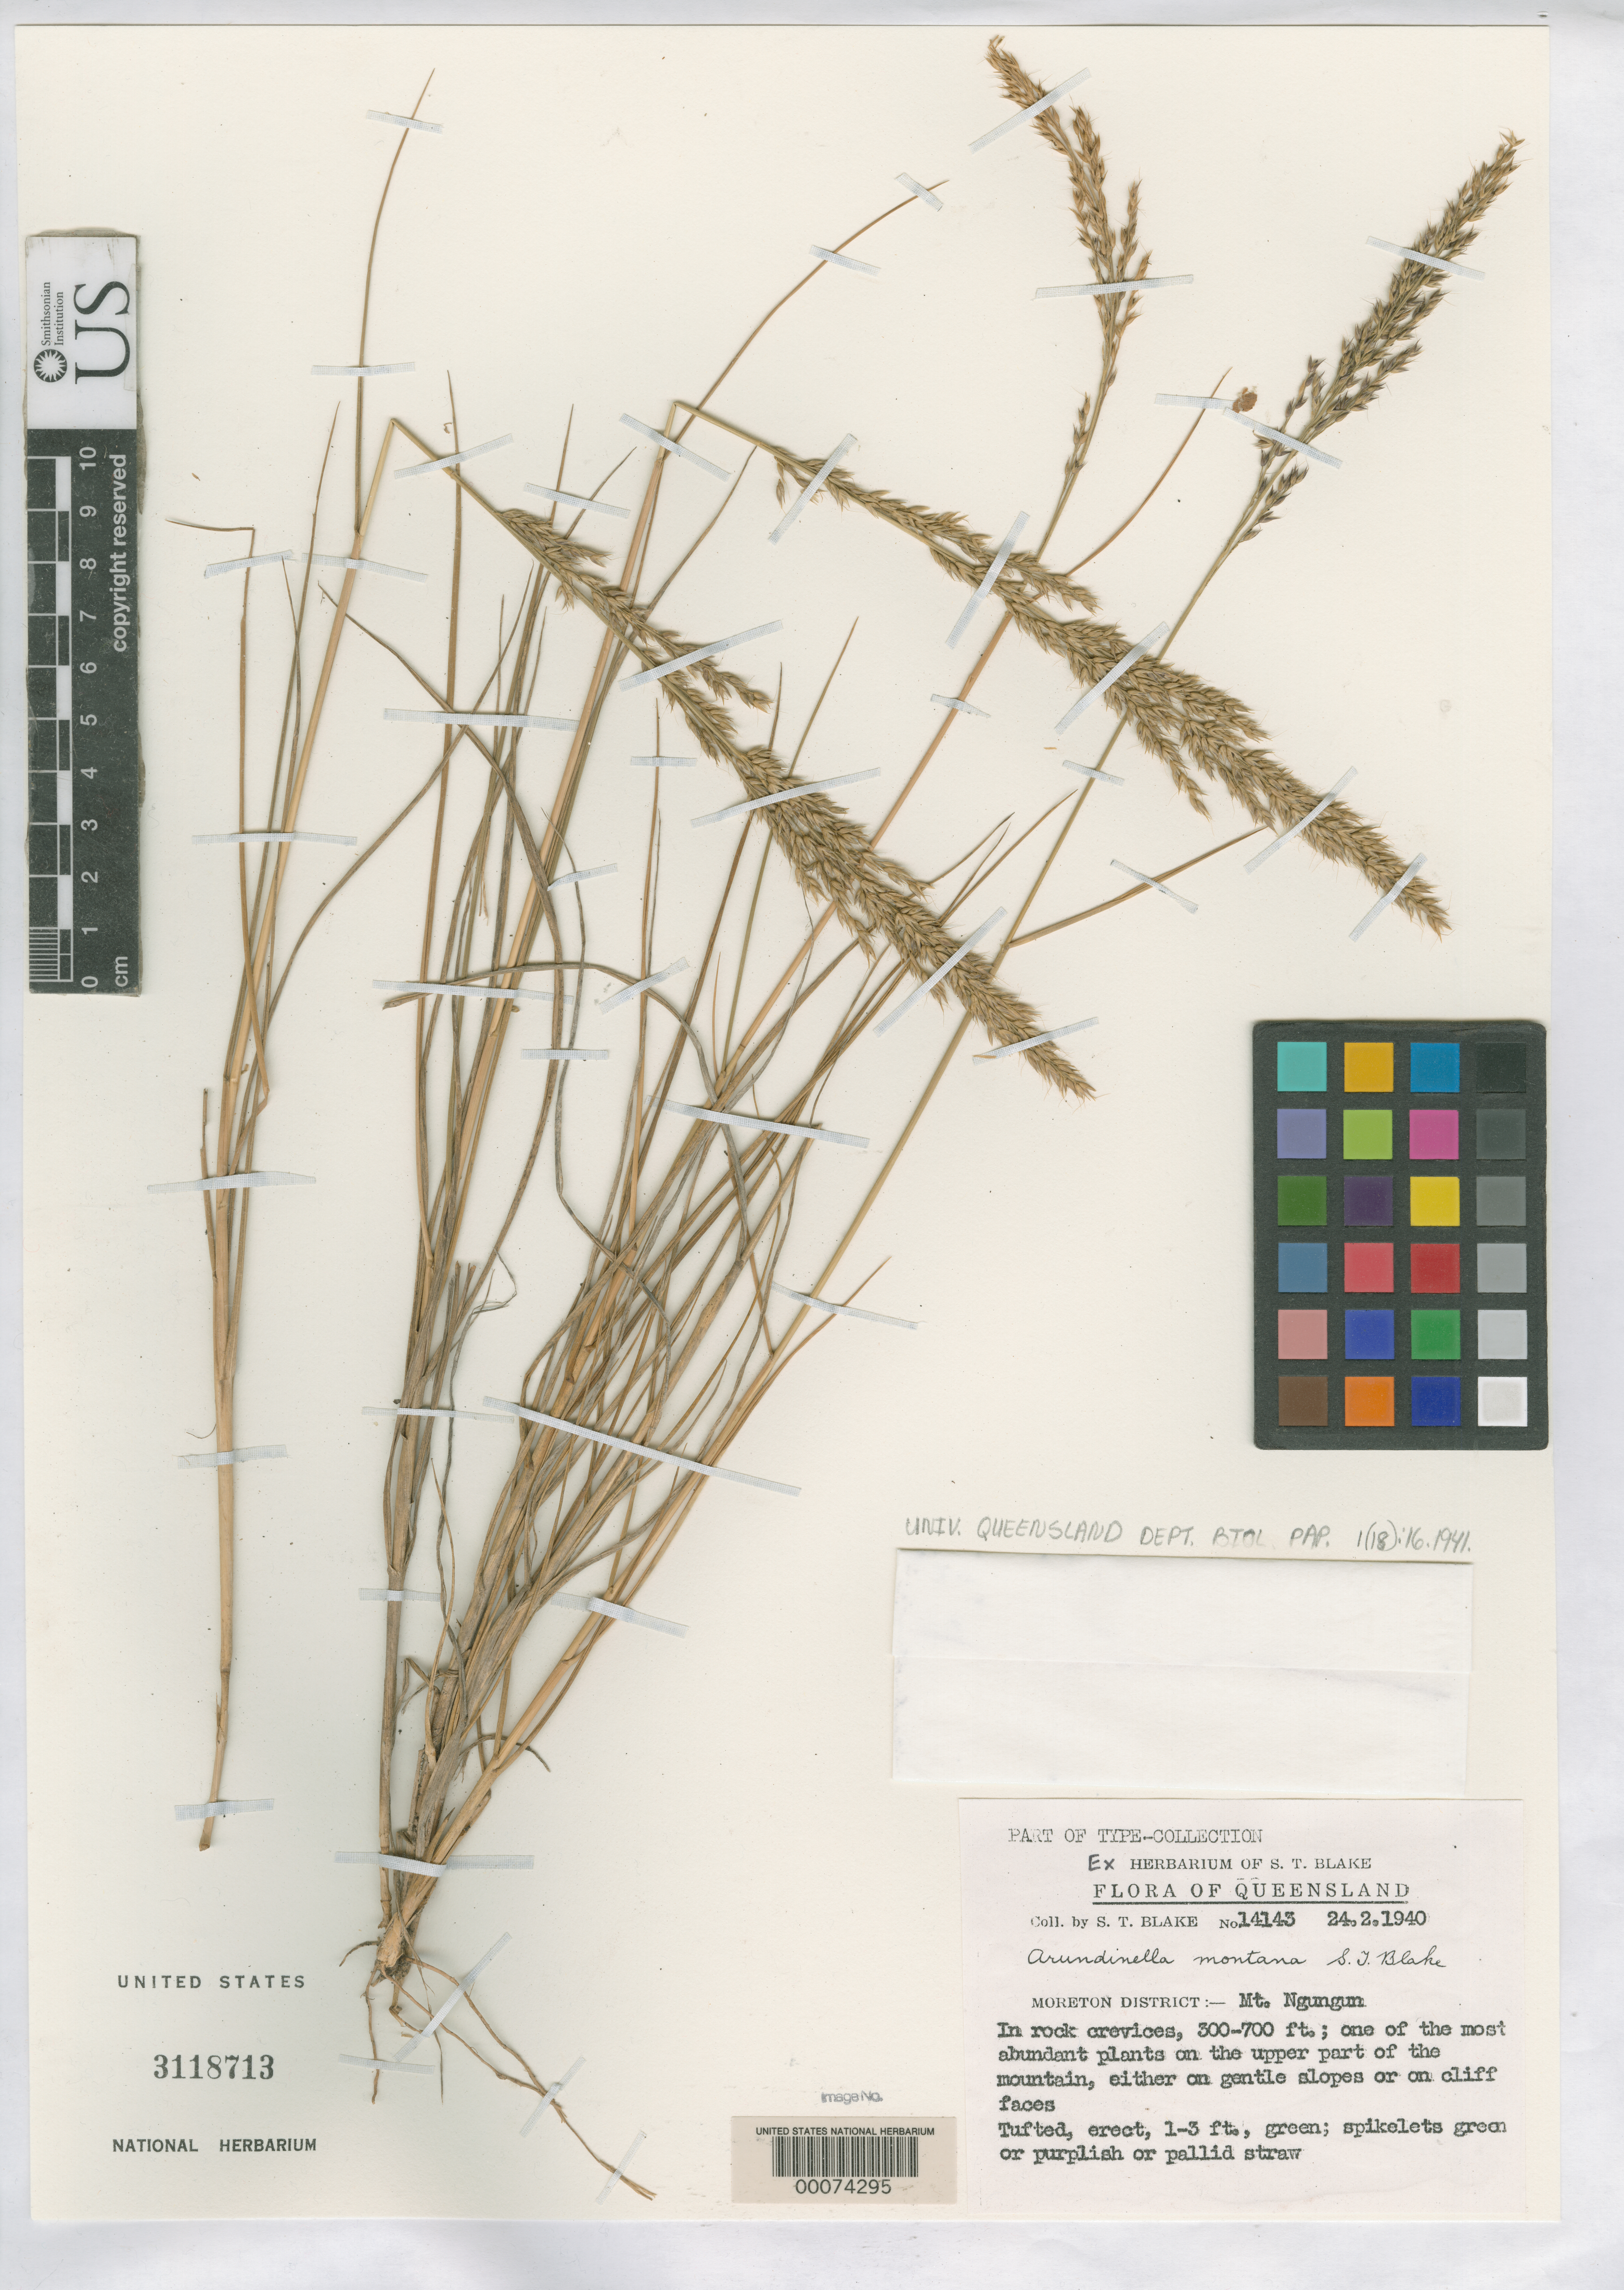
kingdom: Plantae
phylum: Tracheophyta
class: Liliopsida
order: Poales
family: Poaceae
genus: Arundinella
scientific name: Arundinella montana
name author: S.T. Blake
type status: Isotype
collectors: S. T. Blake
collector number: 14143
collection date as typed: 24 Feb 1940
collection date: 1940-02-24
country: Australia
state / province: Queensland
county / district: Moreton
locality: Mt. Ngungun.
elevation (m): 91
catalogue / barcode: US 3118713